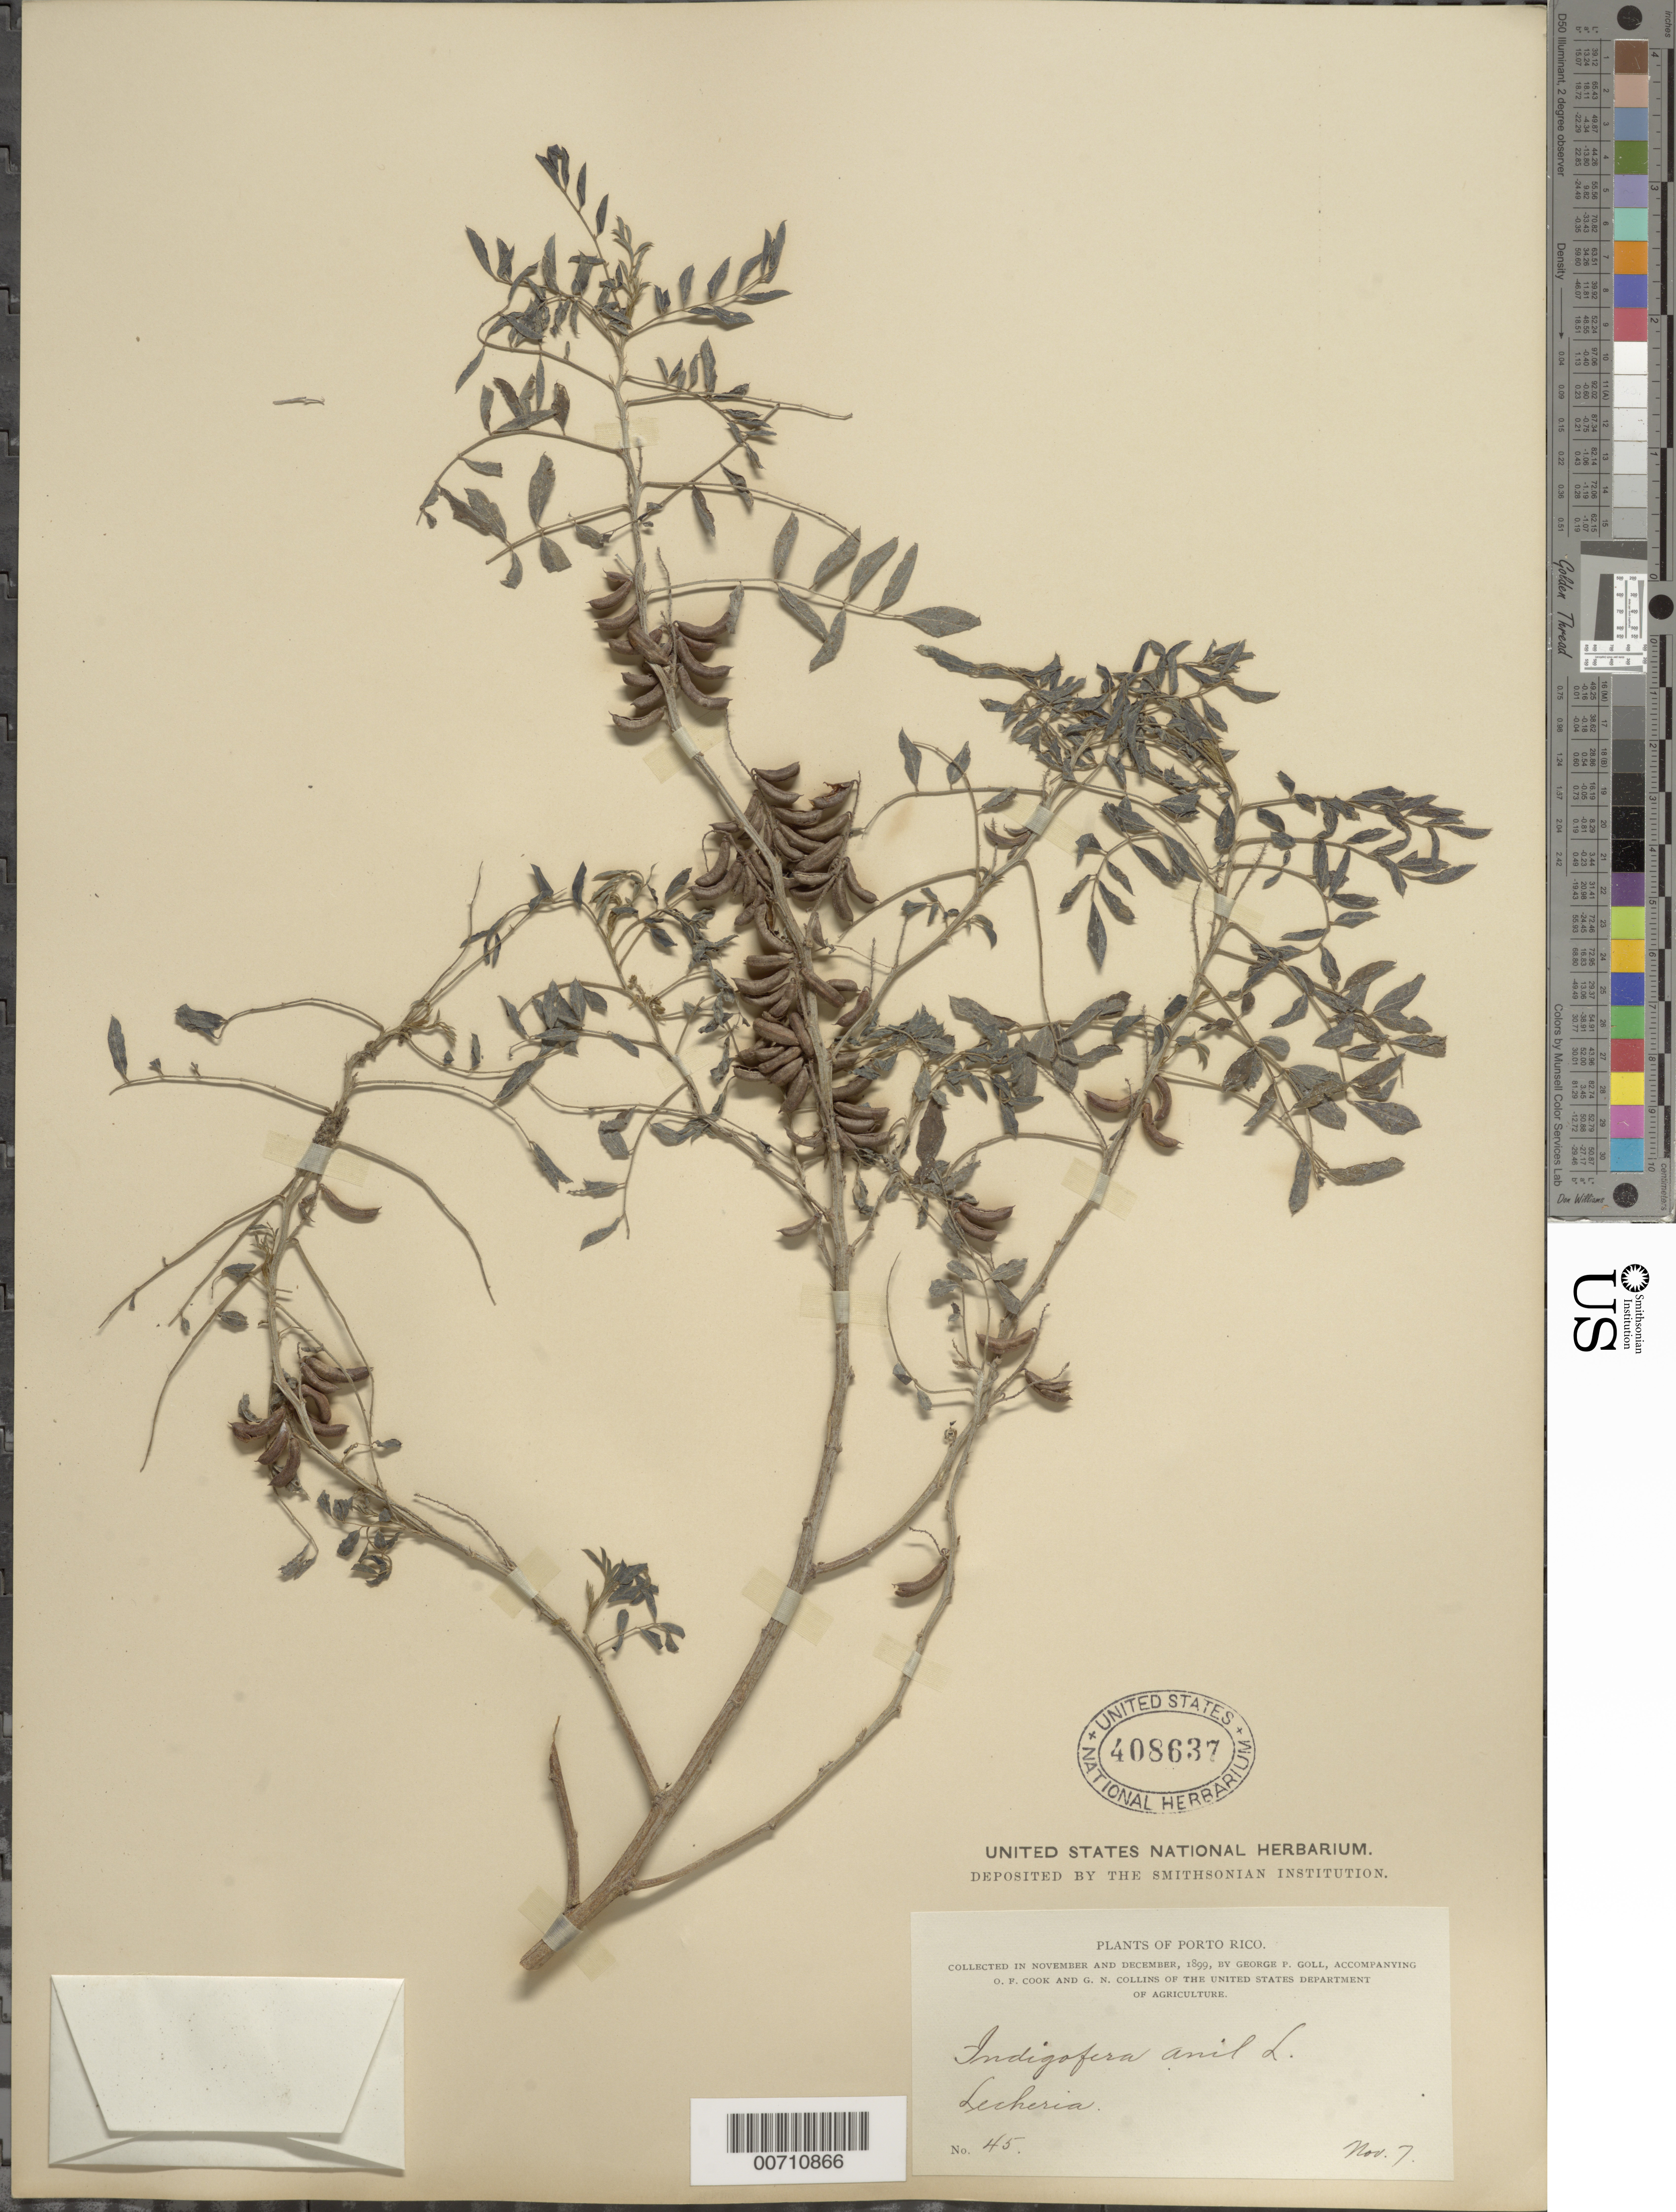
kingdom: Plantae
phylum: Tracheophyta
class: Magnoliopsida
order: Fabales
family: Fabaceae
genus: Indigofera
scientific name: Indigofera suffruticosa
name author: Mill.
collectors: G. Goll, O. F. Cook & G. Collins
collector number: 45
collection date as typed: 07 Nov 1899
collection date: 1899-11-07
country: Puerto Rico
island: Greater Antilles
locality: Lecheria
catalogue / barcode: US 408637